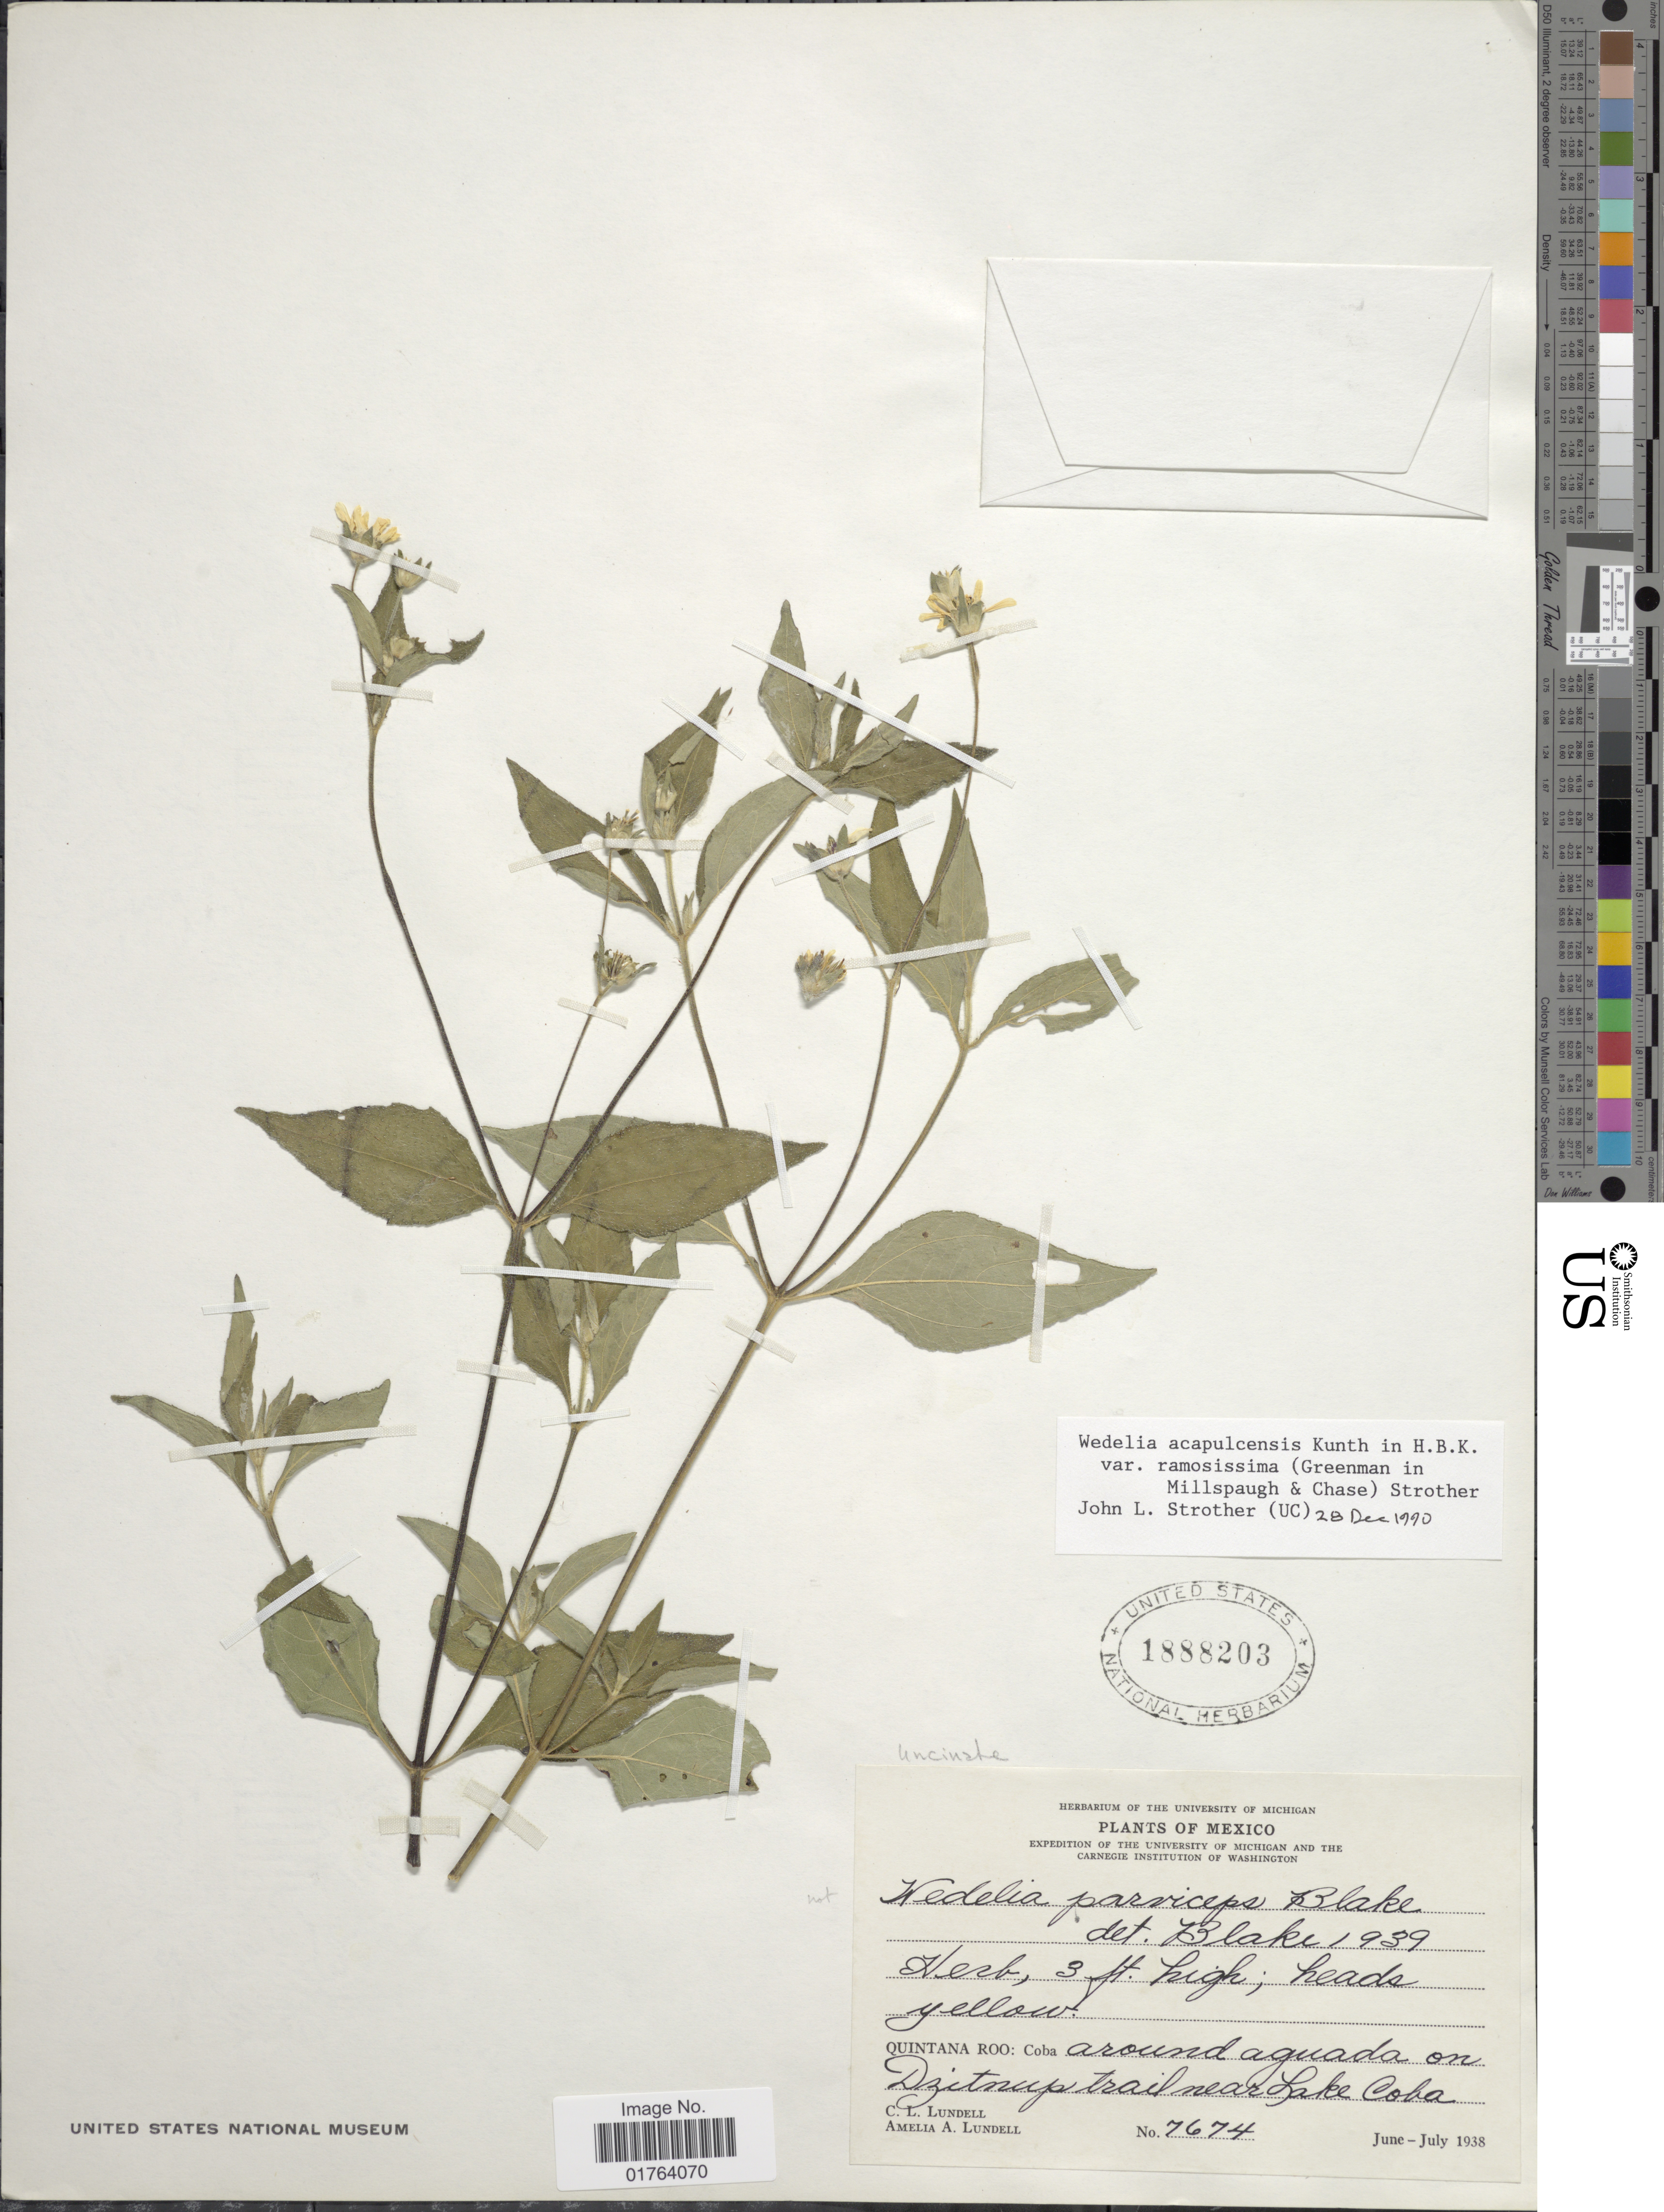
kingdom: Plantae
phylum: Tracheophyta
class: Magnoliopsida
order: Asterales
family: Asteraceae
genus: Wedelia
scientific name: Wedelia acapulcensis var. ramosissima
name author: (Greenm.) Strother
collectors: C. L. Lundell & A. A. Lundell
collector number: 7674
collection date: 1938-06/1938-07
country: Mexico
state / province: Quintana Roo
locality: Around aguada on Dzitnup trail near Lake Coba, Coba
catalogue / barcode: US 1888203